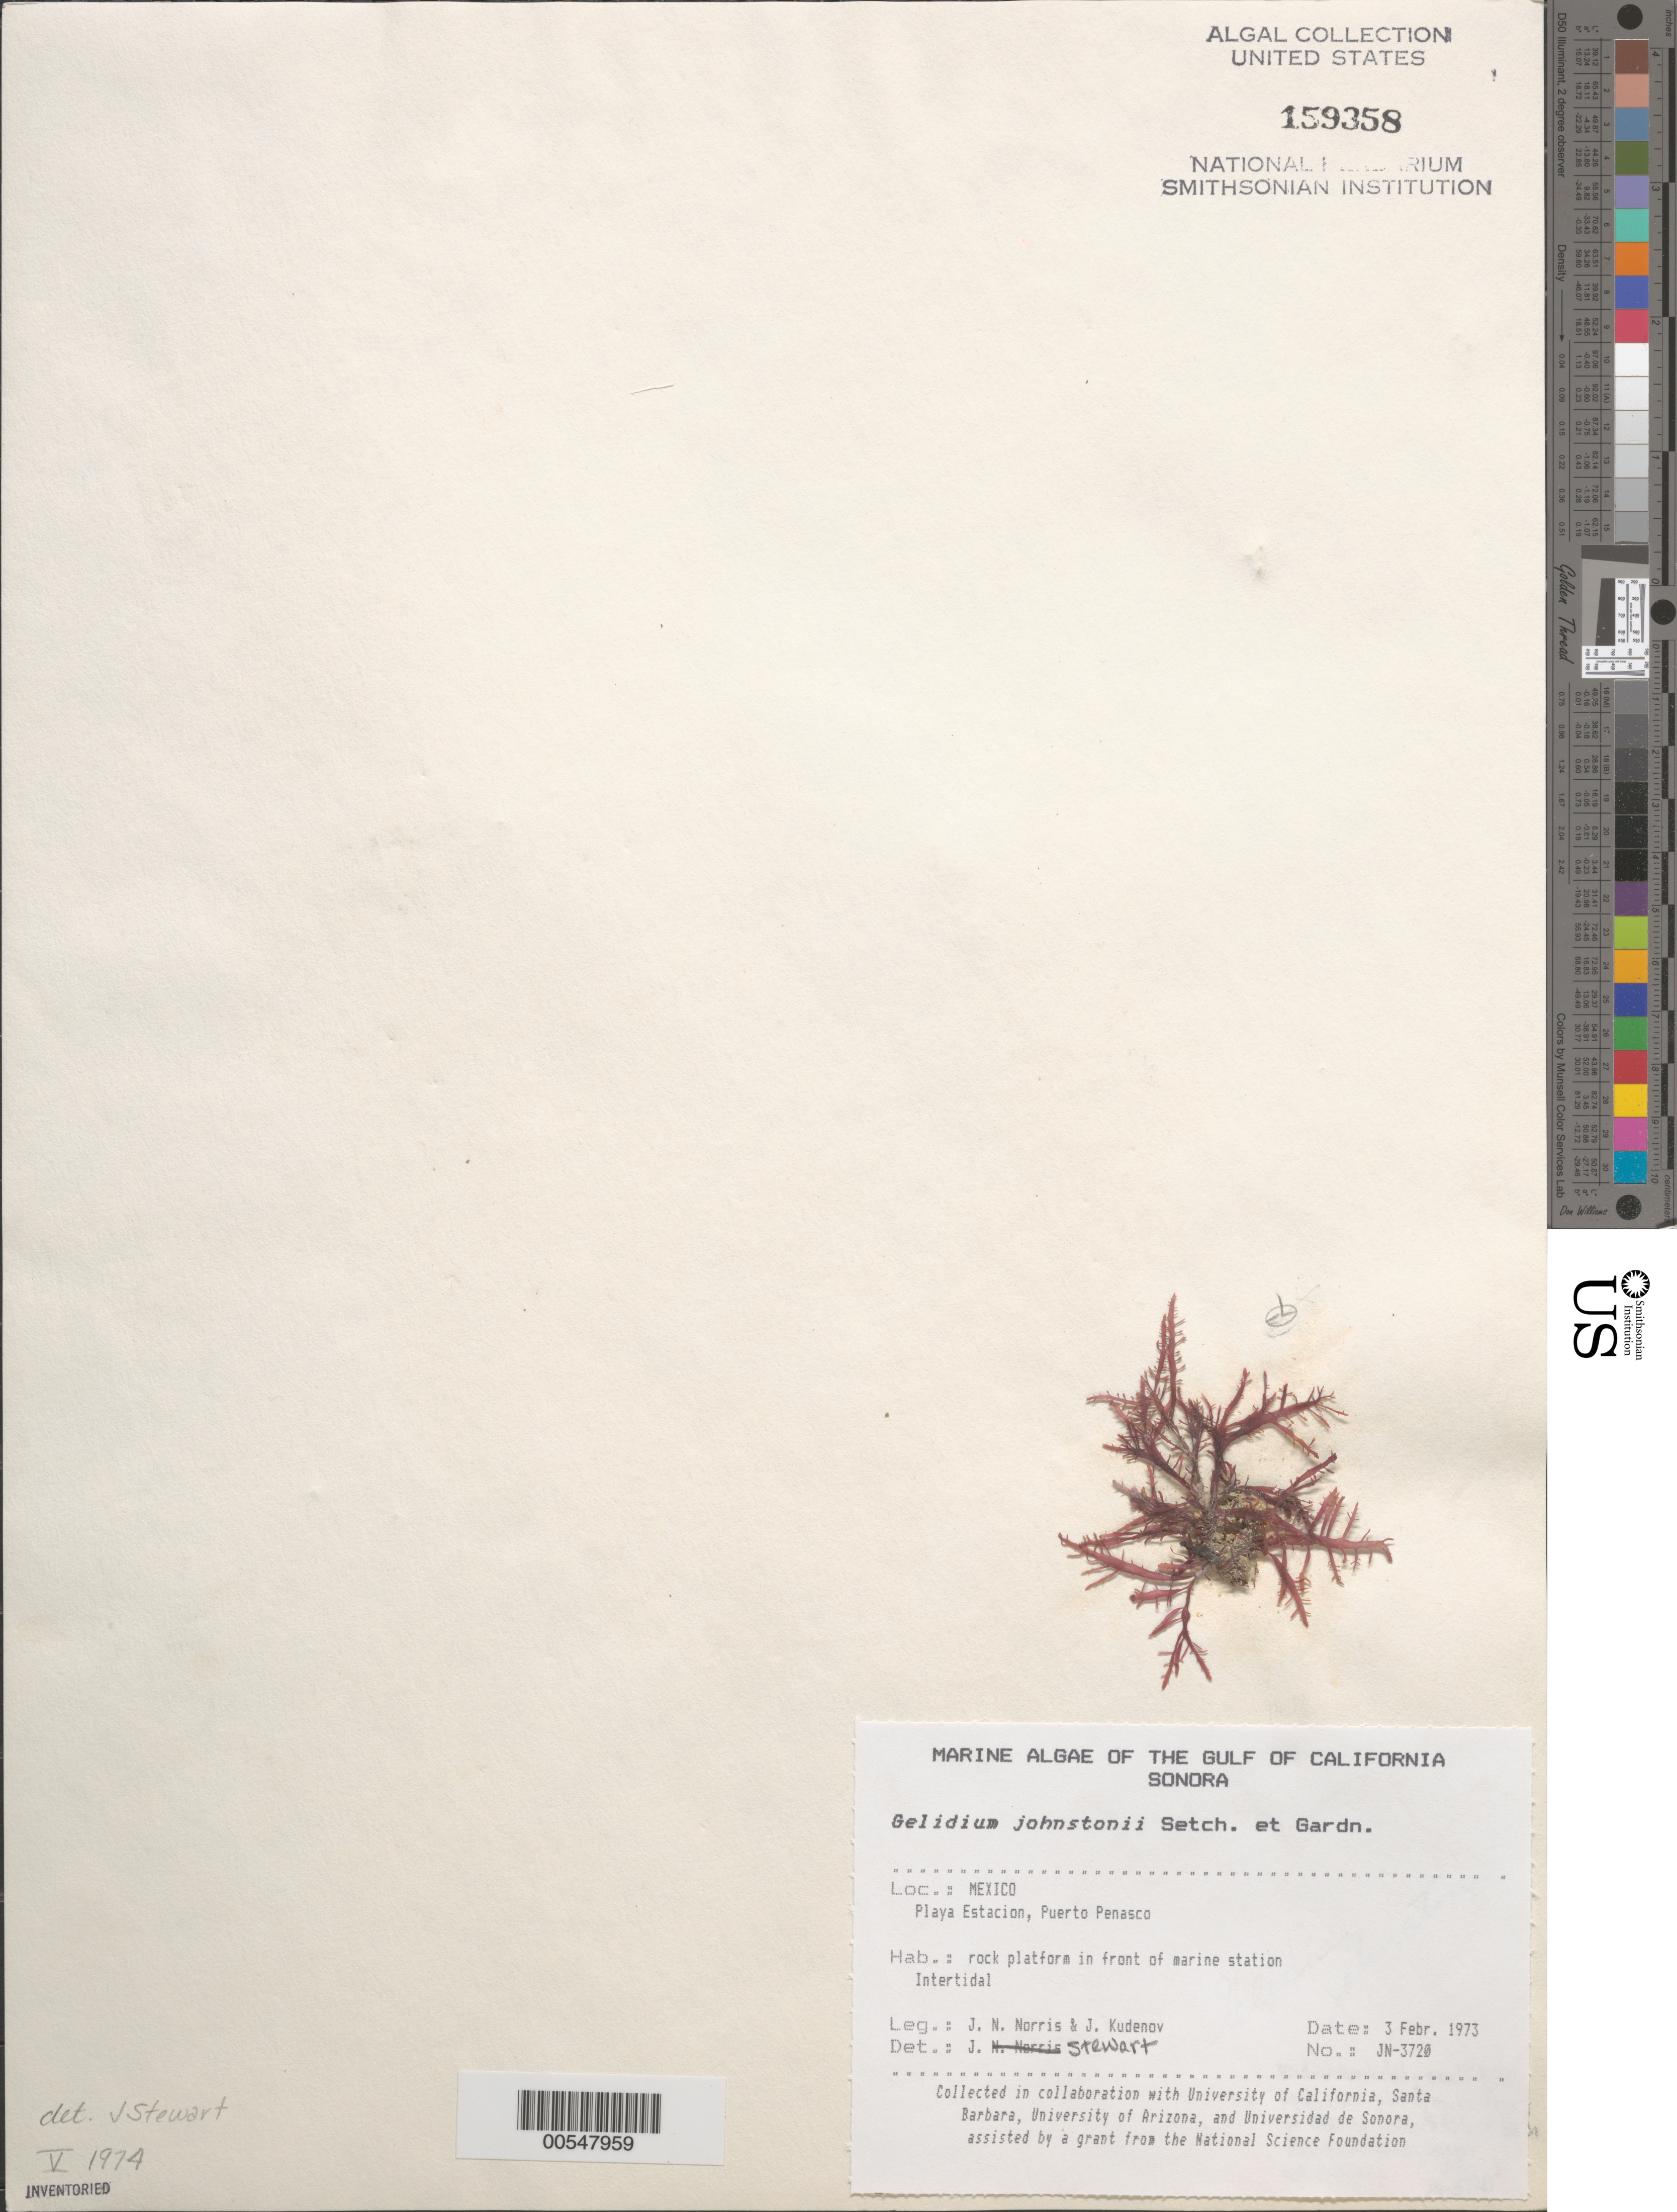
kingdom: Plantae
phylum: Rhodophyta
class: Florideophyceae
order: Gelidiales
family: Gelidiaceae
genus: Gelidium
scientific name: Gelidium johnstonii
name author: Setchell & N.L. Gardner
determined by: Stewart, J.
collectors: J. N. Norris & J. Kudenov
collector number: JN-3720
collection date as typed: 03 Feb 1973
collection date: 1973-02-03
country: Mexico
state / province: Sonora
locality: Playa Estacion, Puerto Penasco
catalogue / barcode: US 159358